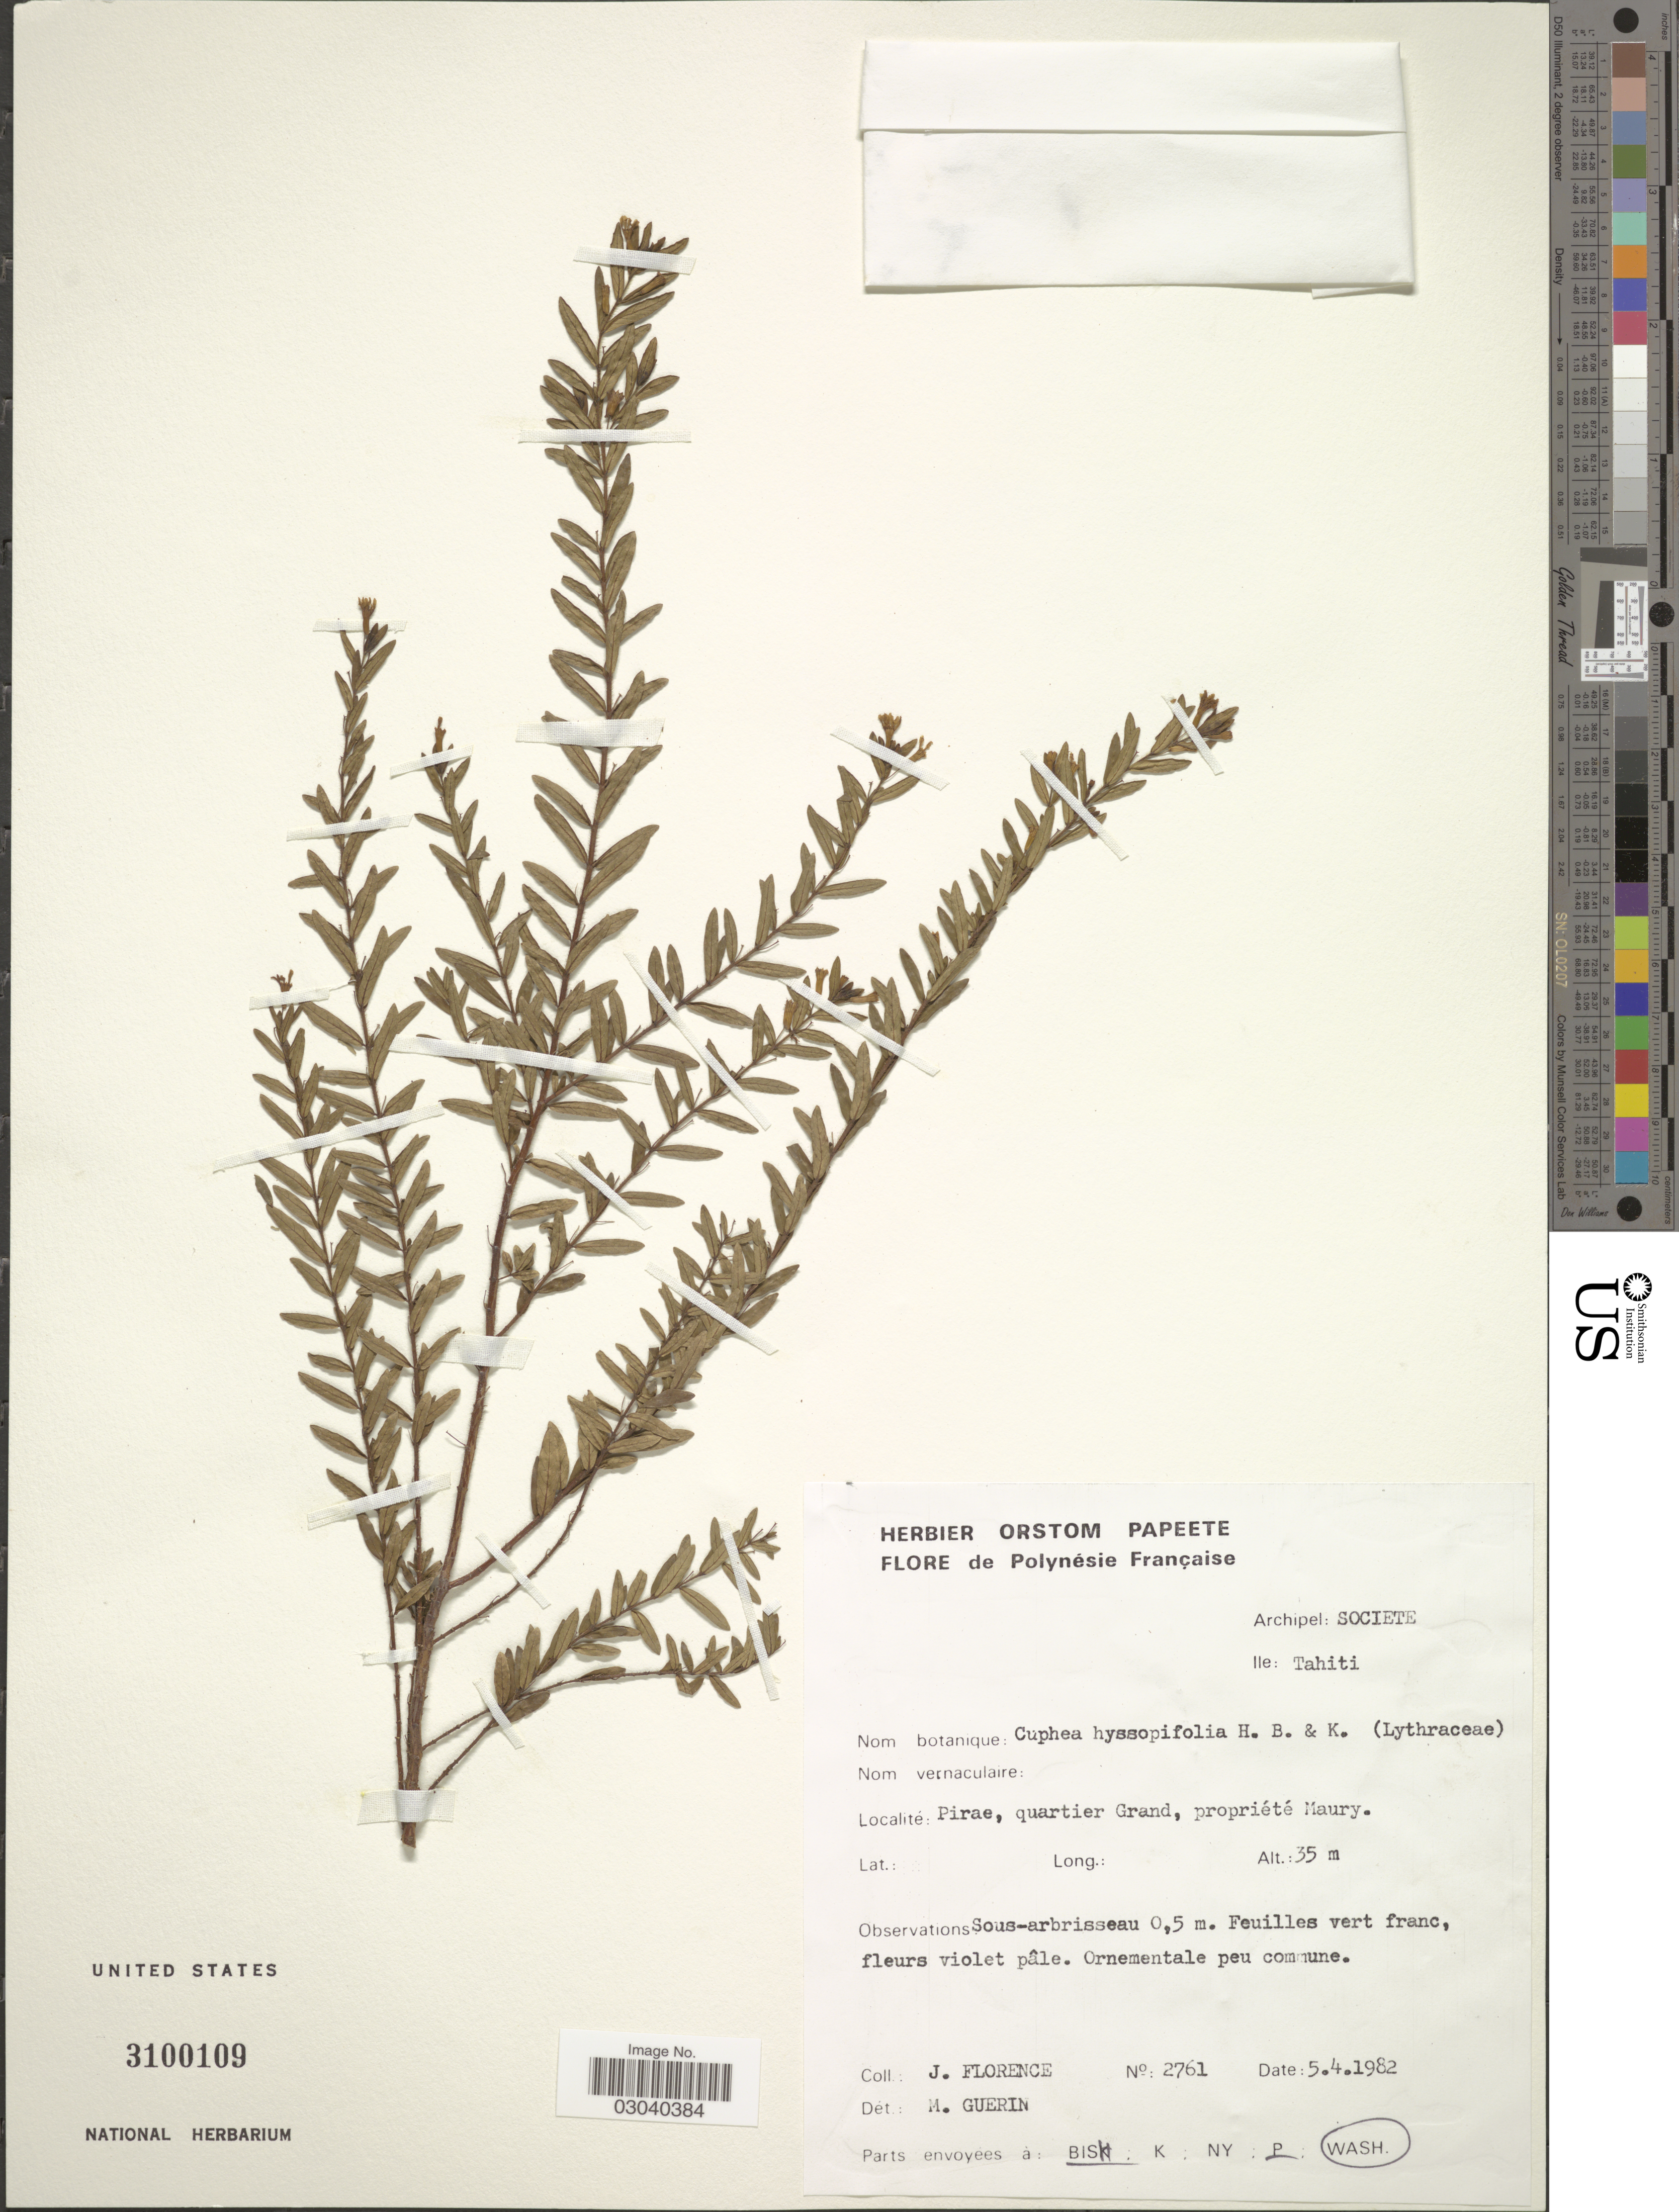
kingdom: Plantae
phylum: Tracheophyta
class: Magnoliopsida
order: Myrtales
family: Lythraceae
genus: Cuphea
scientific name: Cuphea hyssopifolia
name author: Kunth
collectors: J. Florence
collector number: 2761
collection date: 1982-04-05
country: French Polynesia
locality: Archipel: Societe. Ile: Tahiti. Pirae, quartier Grand, propriété Maury.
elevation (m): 35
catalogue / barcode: US 3100109